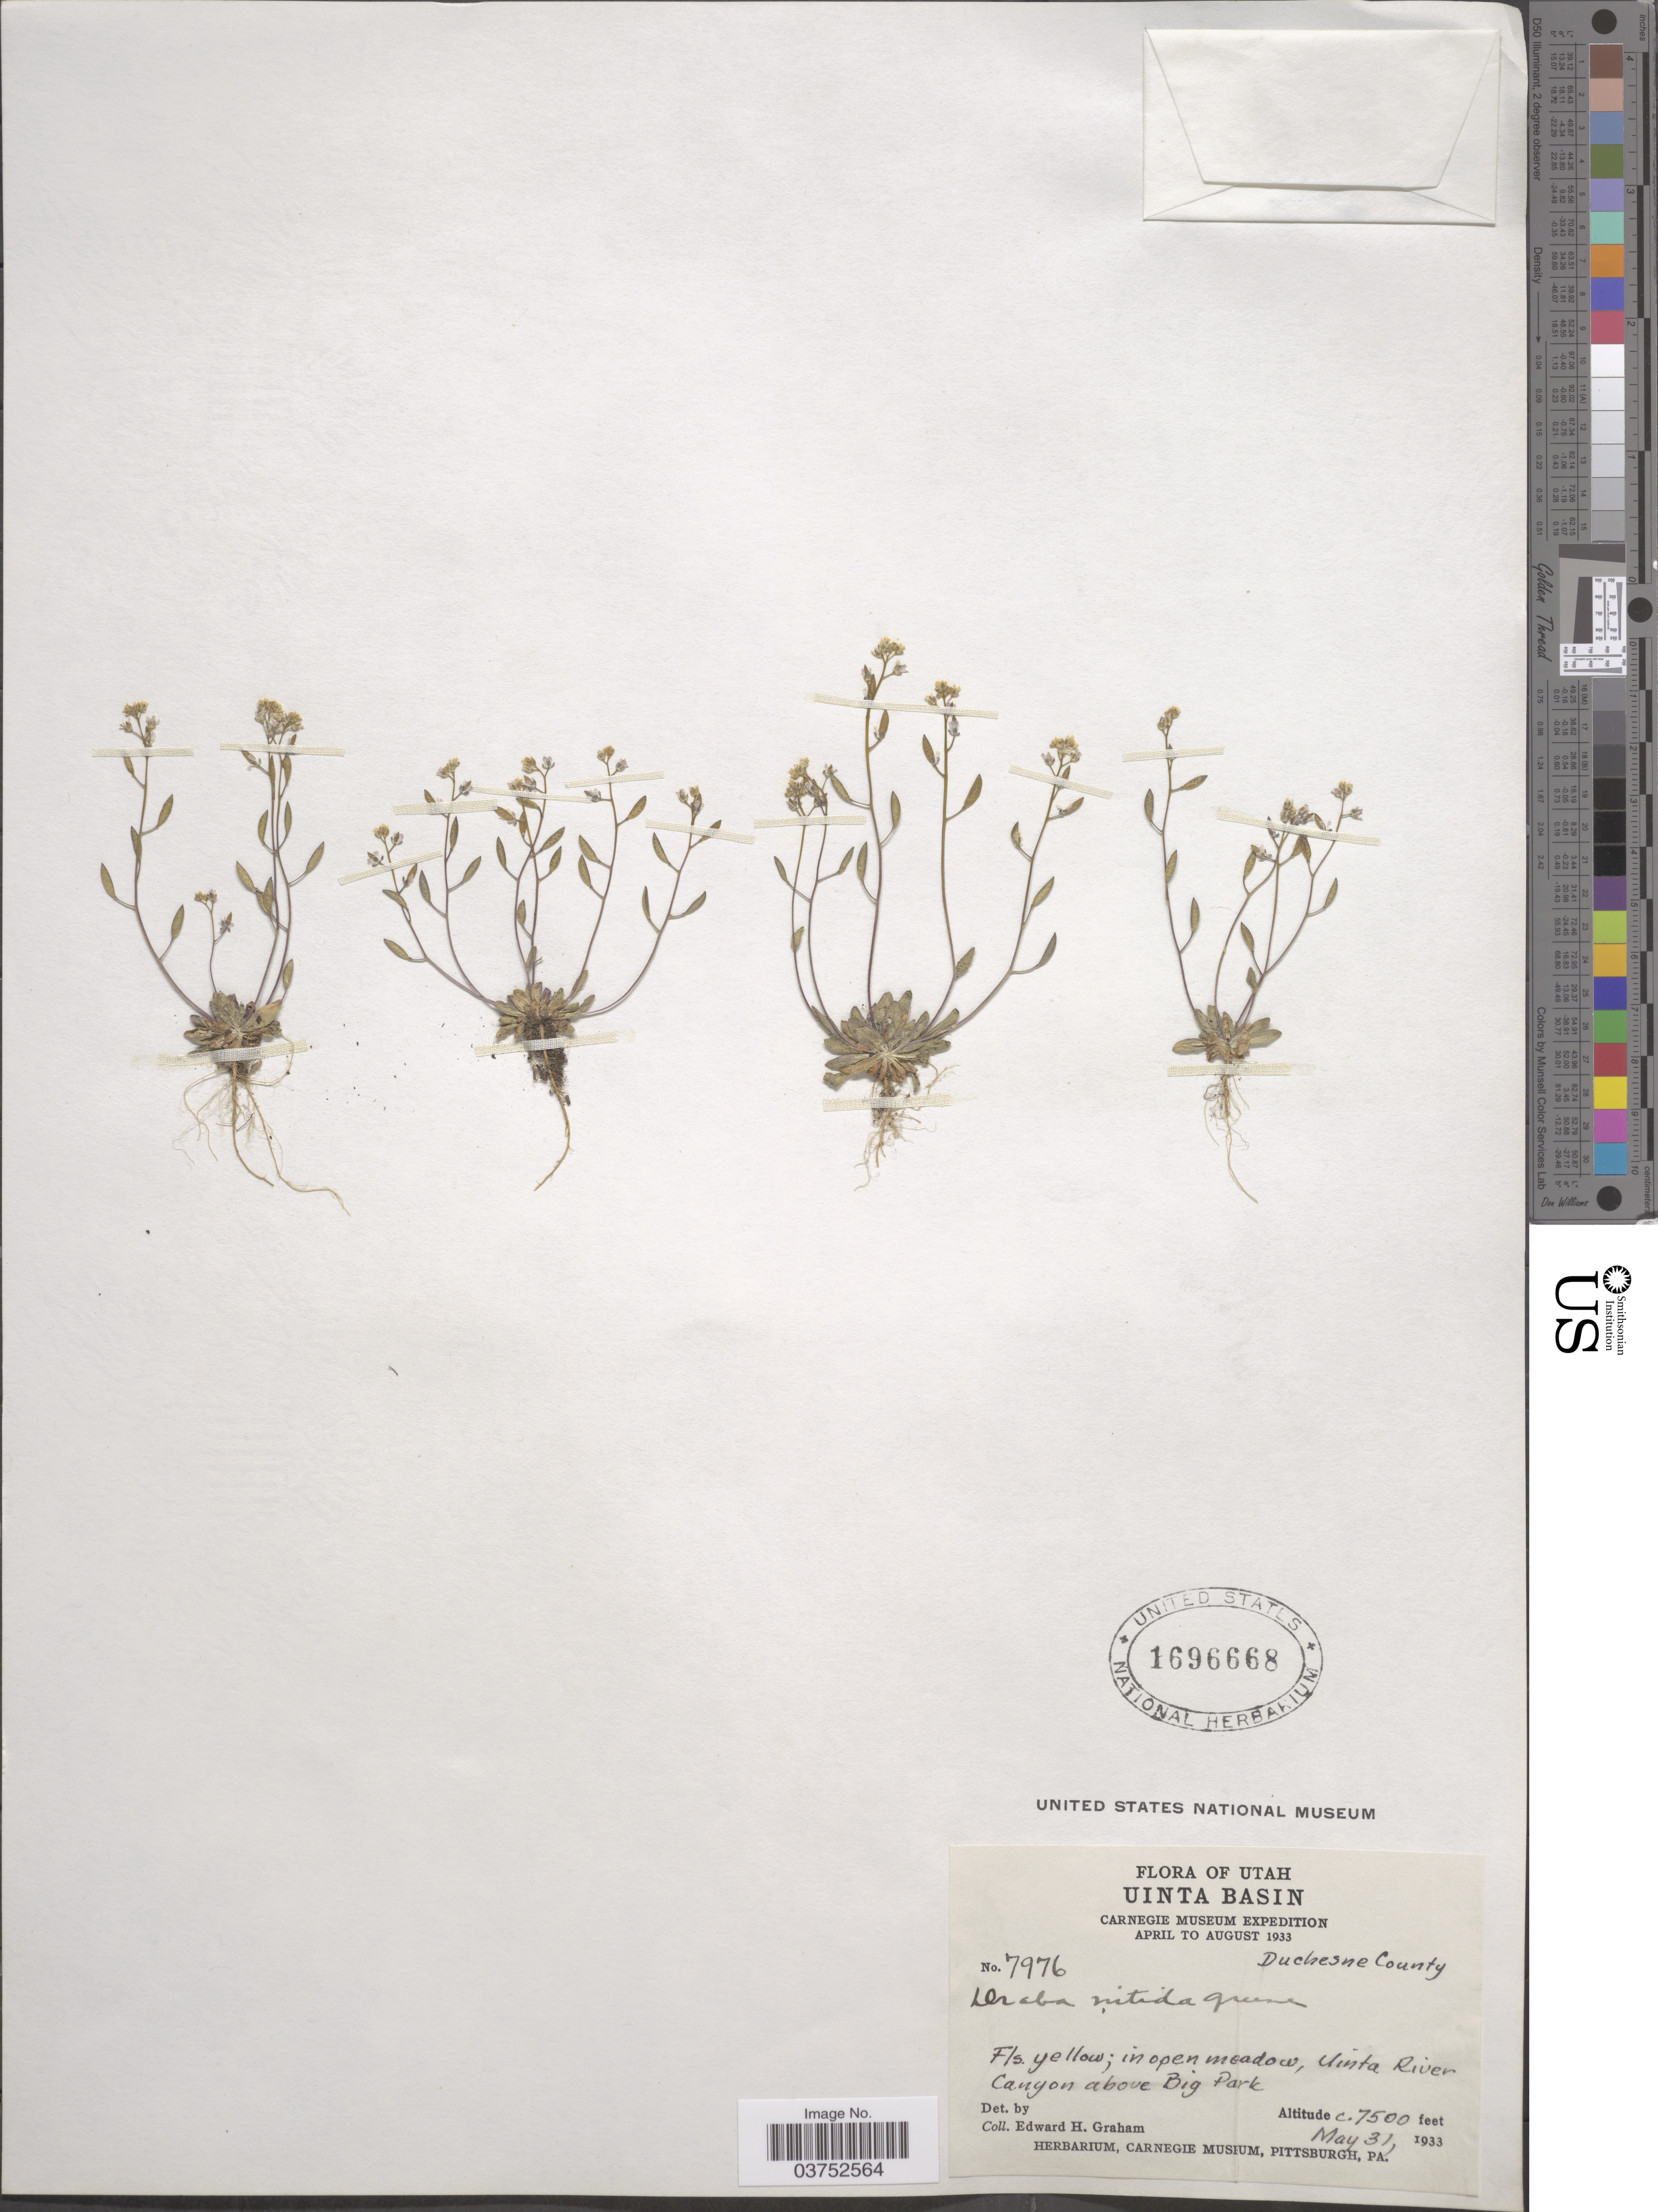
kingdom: Plantae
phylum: Tracheophyta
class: Magnoliopsida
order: Brassicales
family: Brassicaceae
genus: Draba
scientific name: Draba stenoloba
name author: Ledeb.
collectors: E. H. Graham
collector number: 7976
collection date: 1933-05-31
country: United States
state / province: Utah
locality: Uinta Basin. Uinta River Canyon above Big Park.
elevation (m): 2286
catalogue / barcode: US 1696668